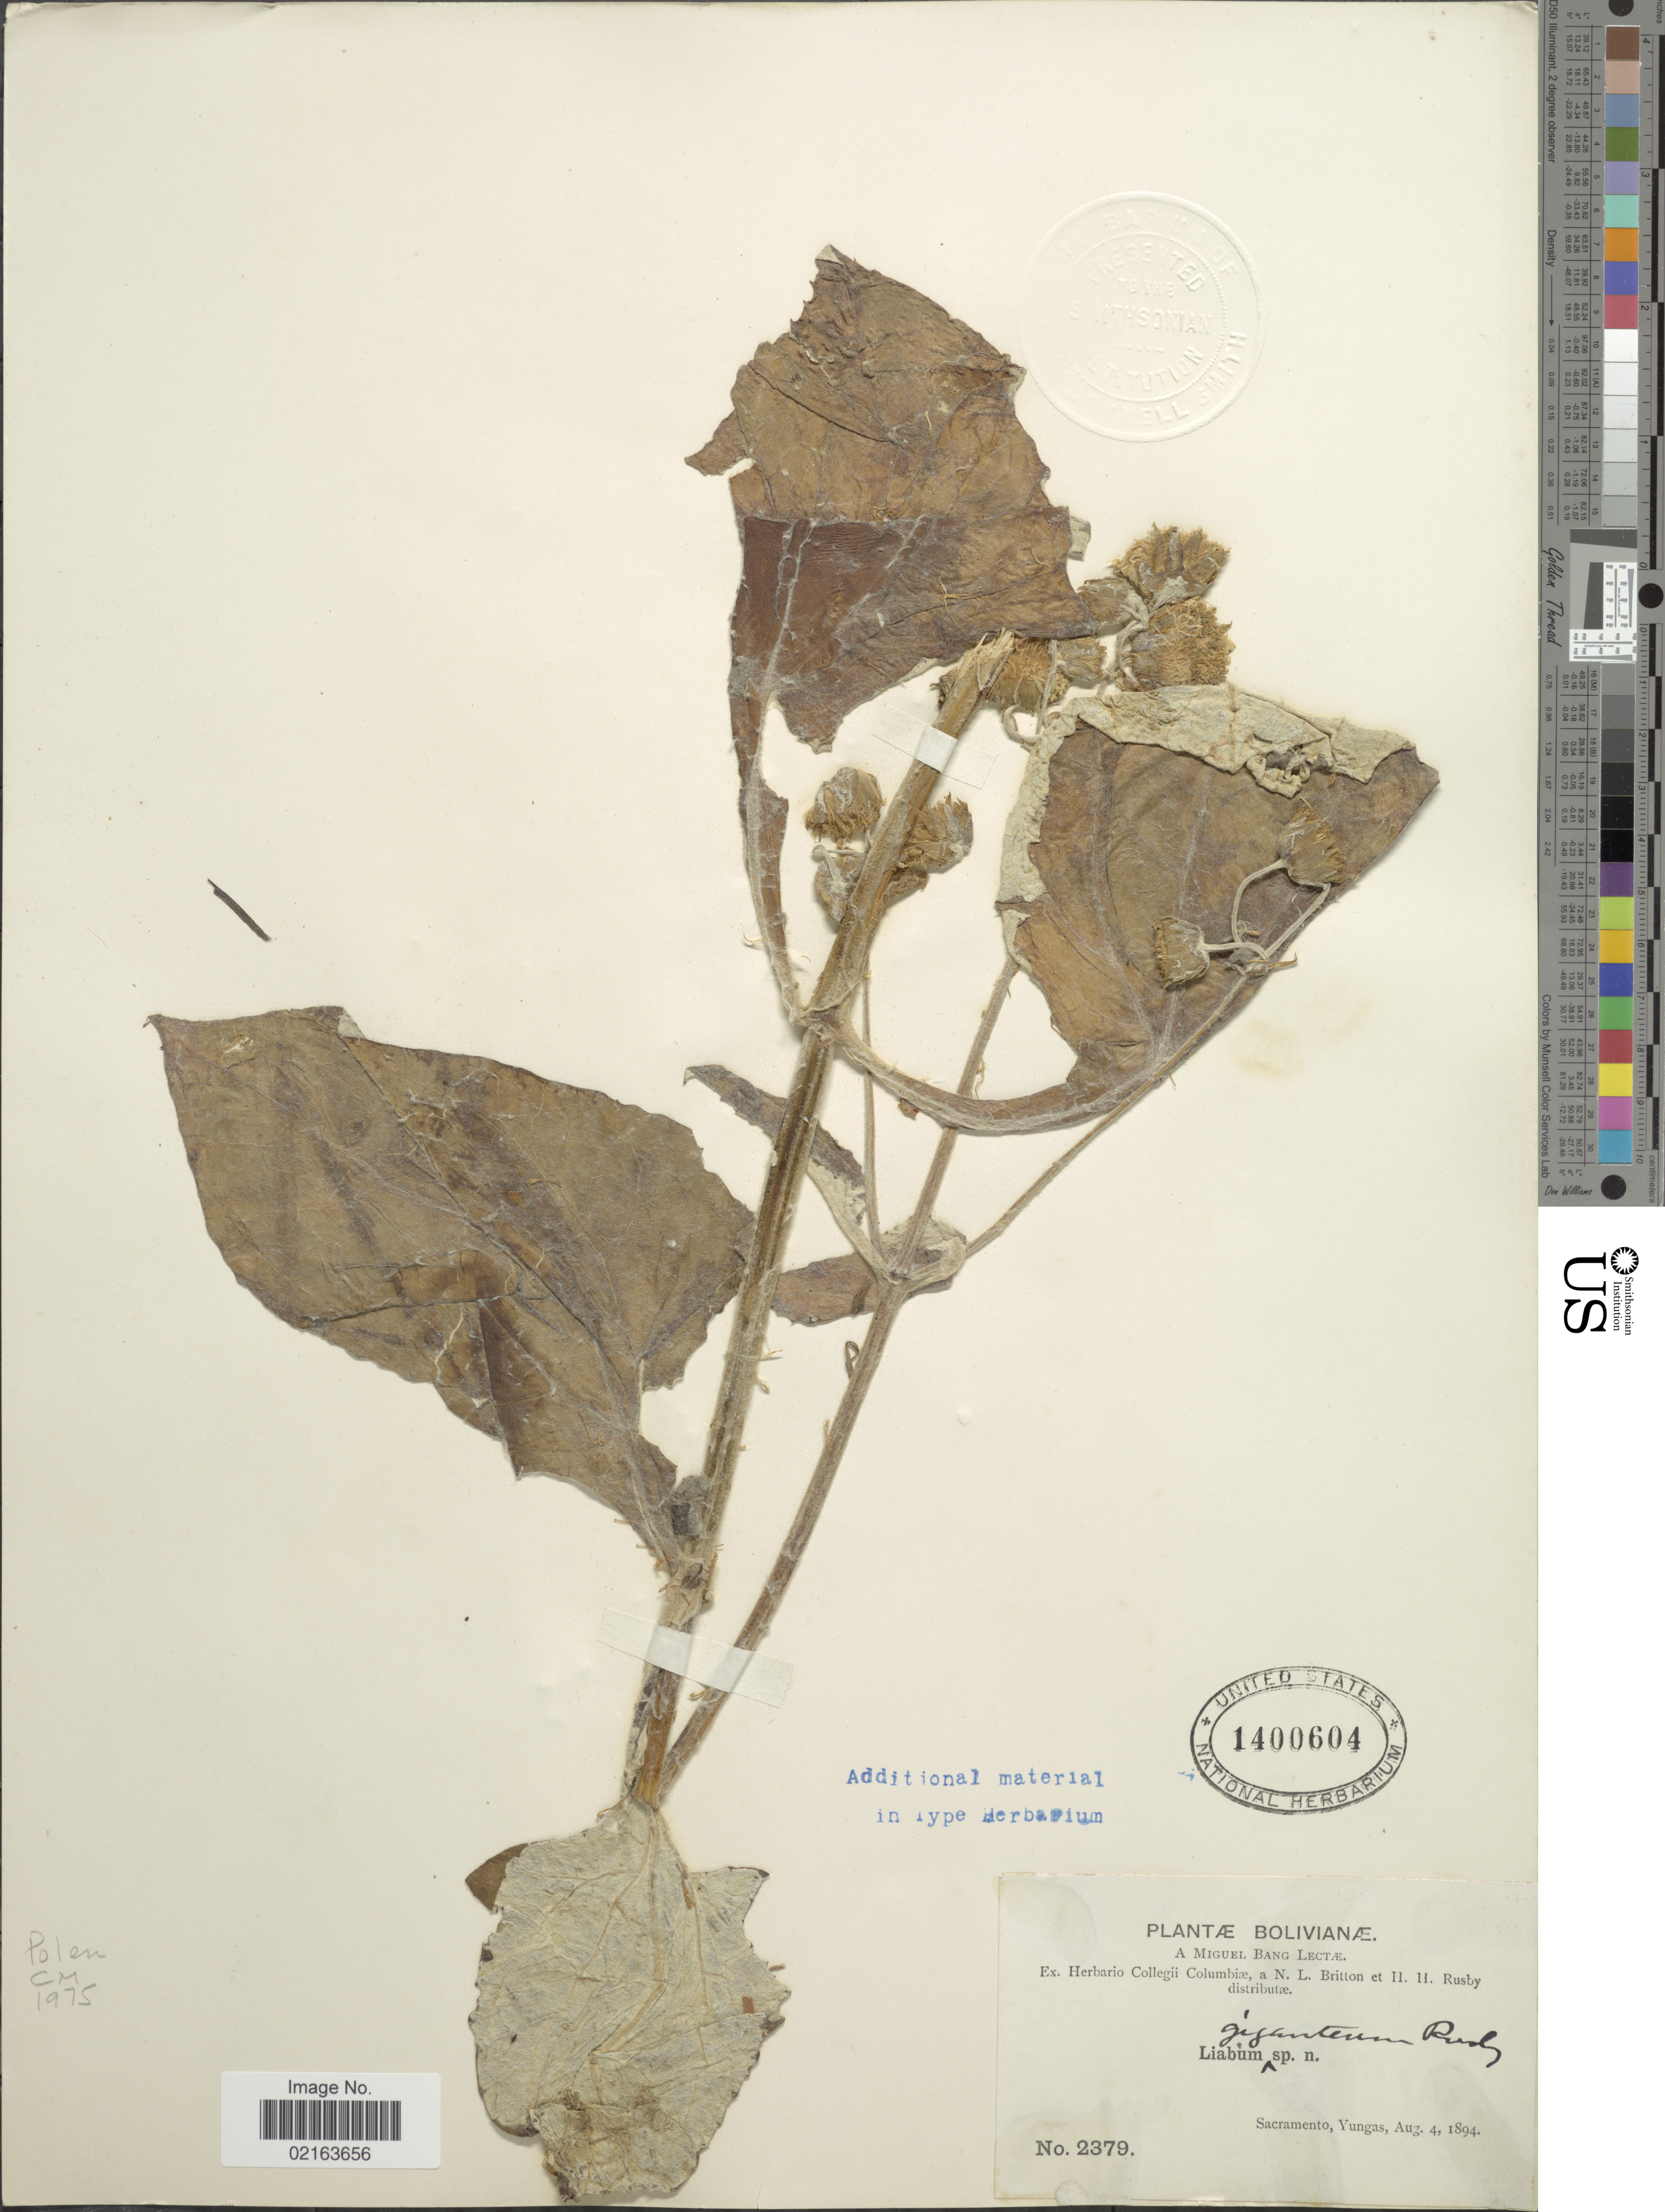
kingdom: Plantae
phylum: Tracheophyta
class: Magnoliopsida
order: Asterales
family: Asteraceae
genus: Liabum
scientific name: Liabum giganteum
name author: Rusby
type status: Isotype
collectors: M. Bang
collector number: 2379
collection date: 1894-08-04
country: Bolivia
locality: Sacramento, Yungas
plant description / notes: Protologue (mis?) cites collection date as August 14, 1894 (Aug. 4, 1894 on label)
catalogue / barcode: US 1400604